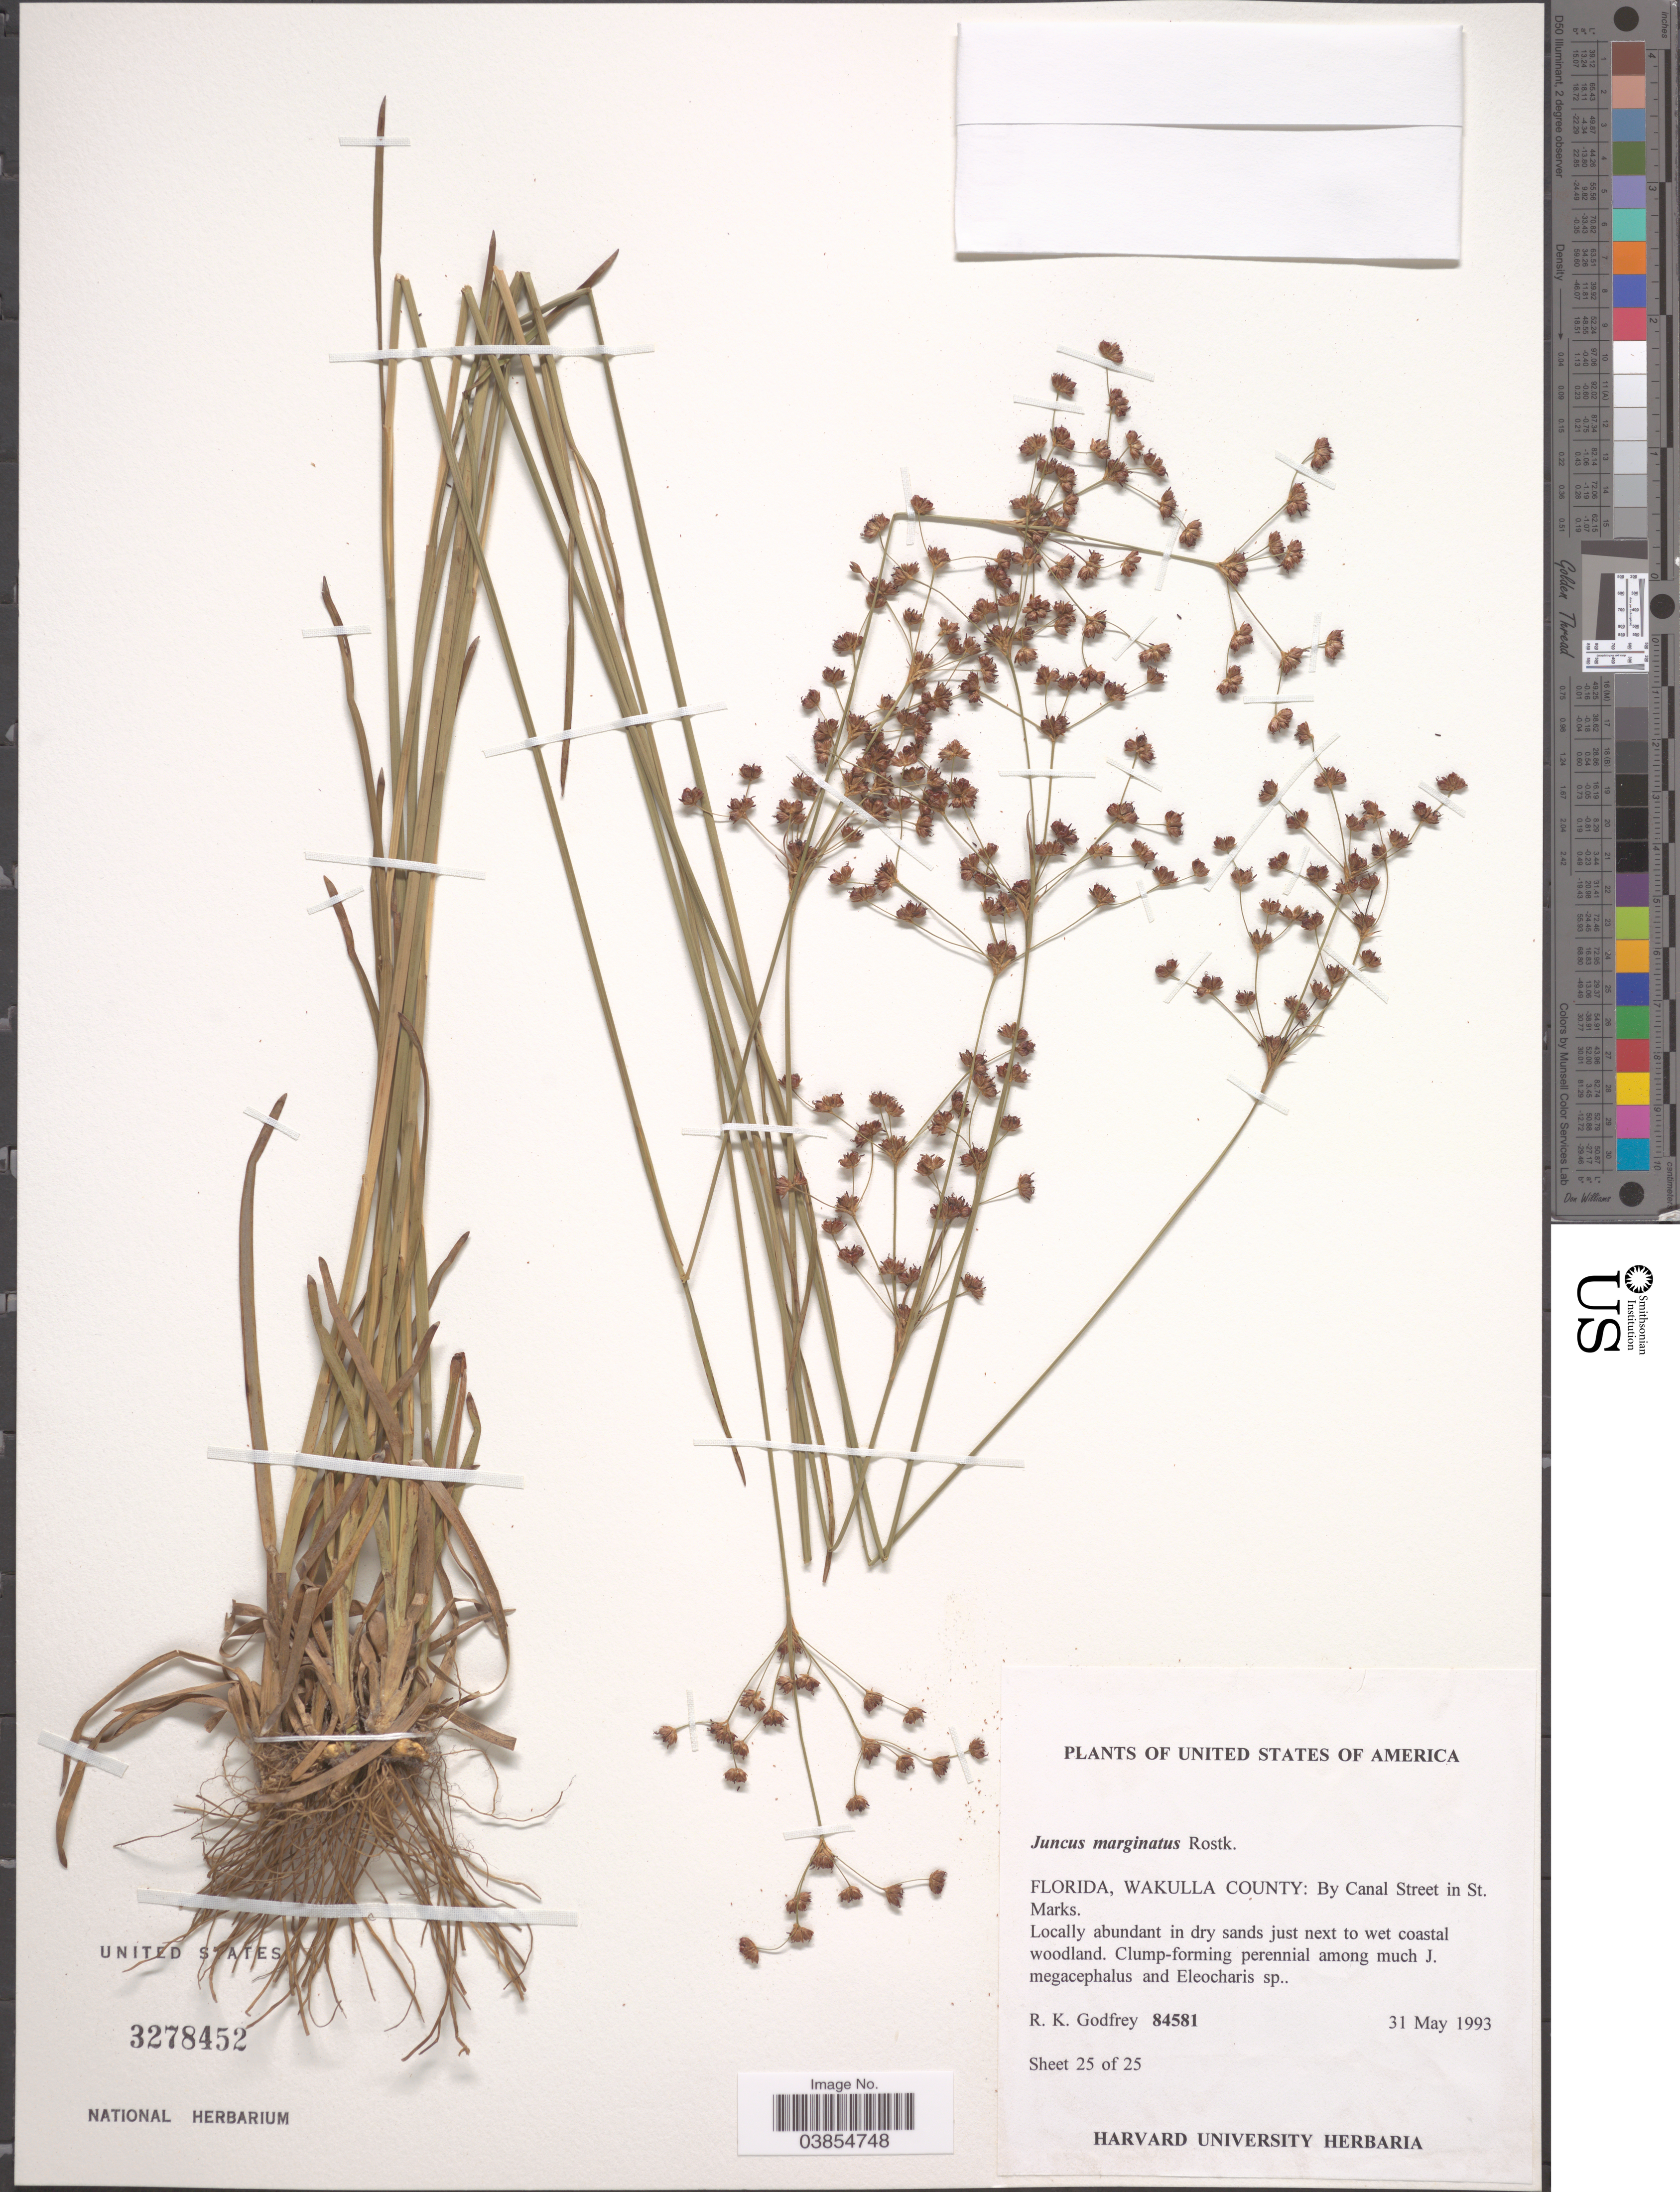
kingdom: Plantae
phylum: Tracheophyta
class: Liliopsida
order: Poales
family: Juncaceae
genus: Juncus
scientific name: Juncus marginatus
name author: Rostk.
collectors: R. K. Godfrey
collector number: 84581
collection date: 1993-05-31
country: United States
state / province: Florida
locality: Wakulla County: By Canal Street in St. Marks.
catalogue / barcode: US 3278452